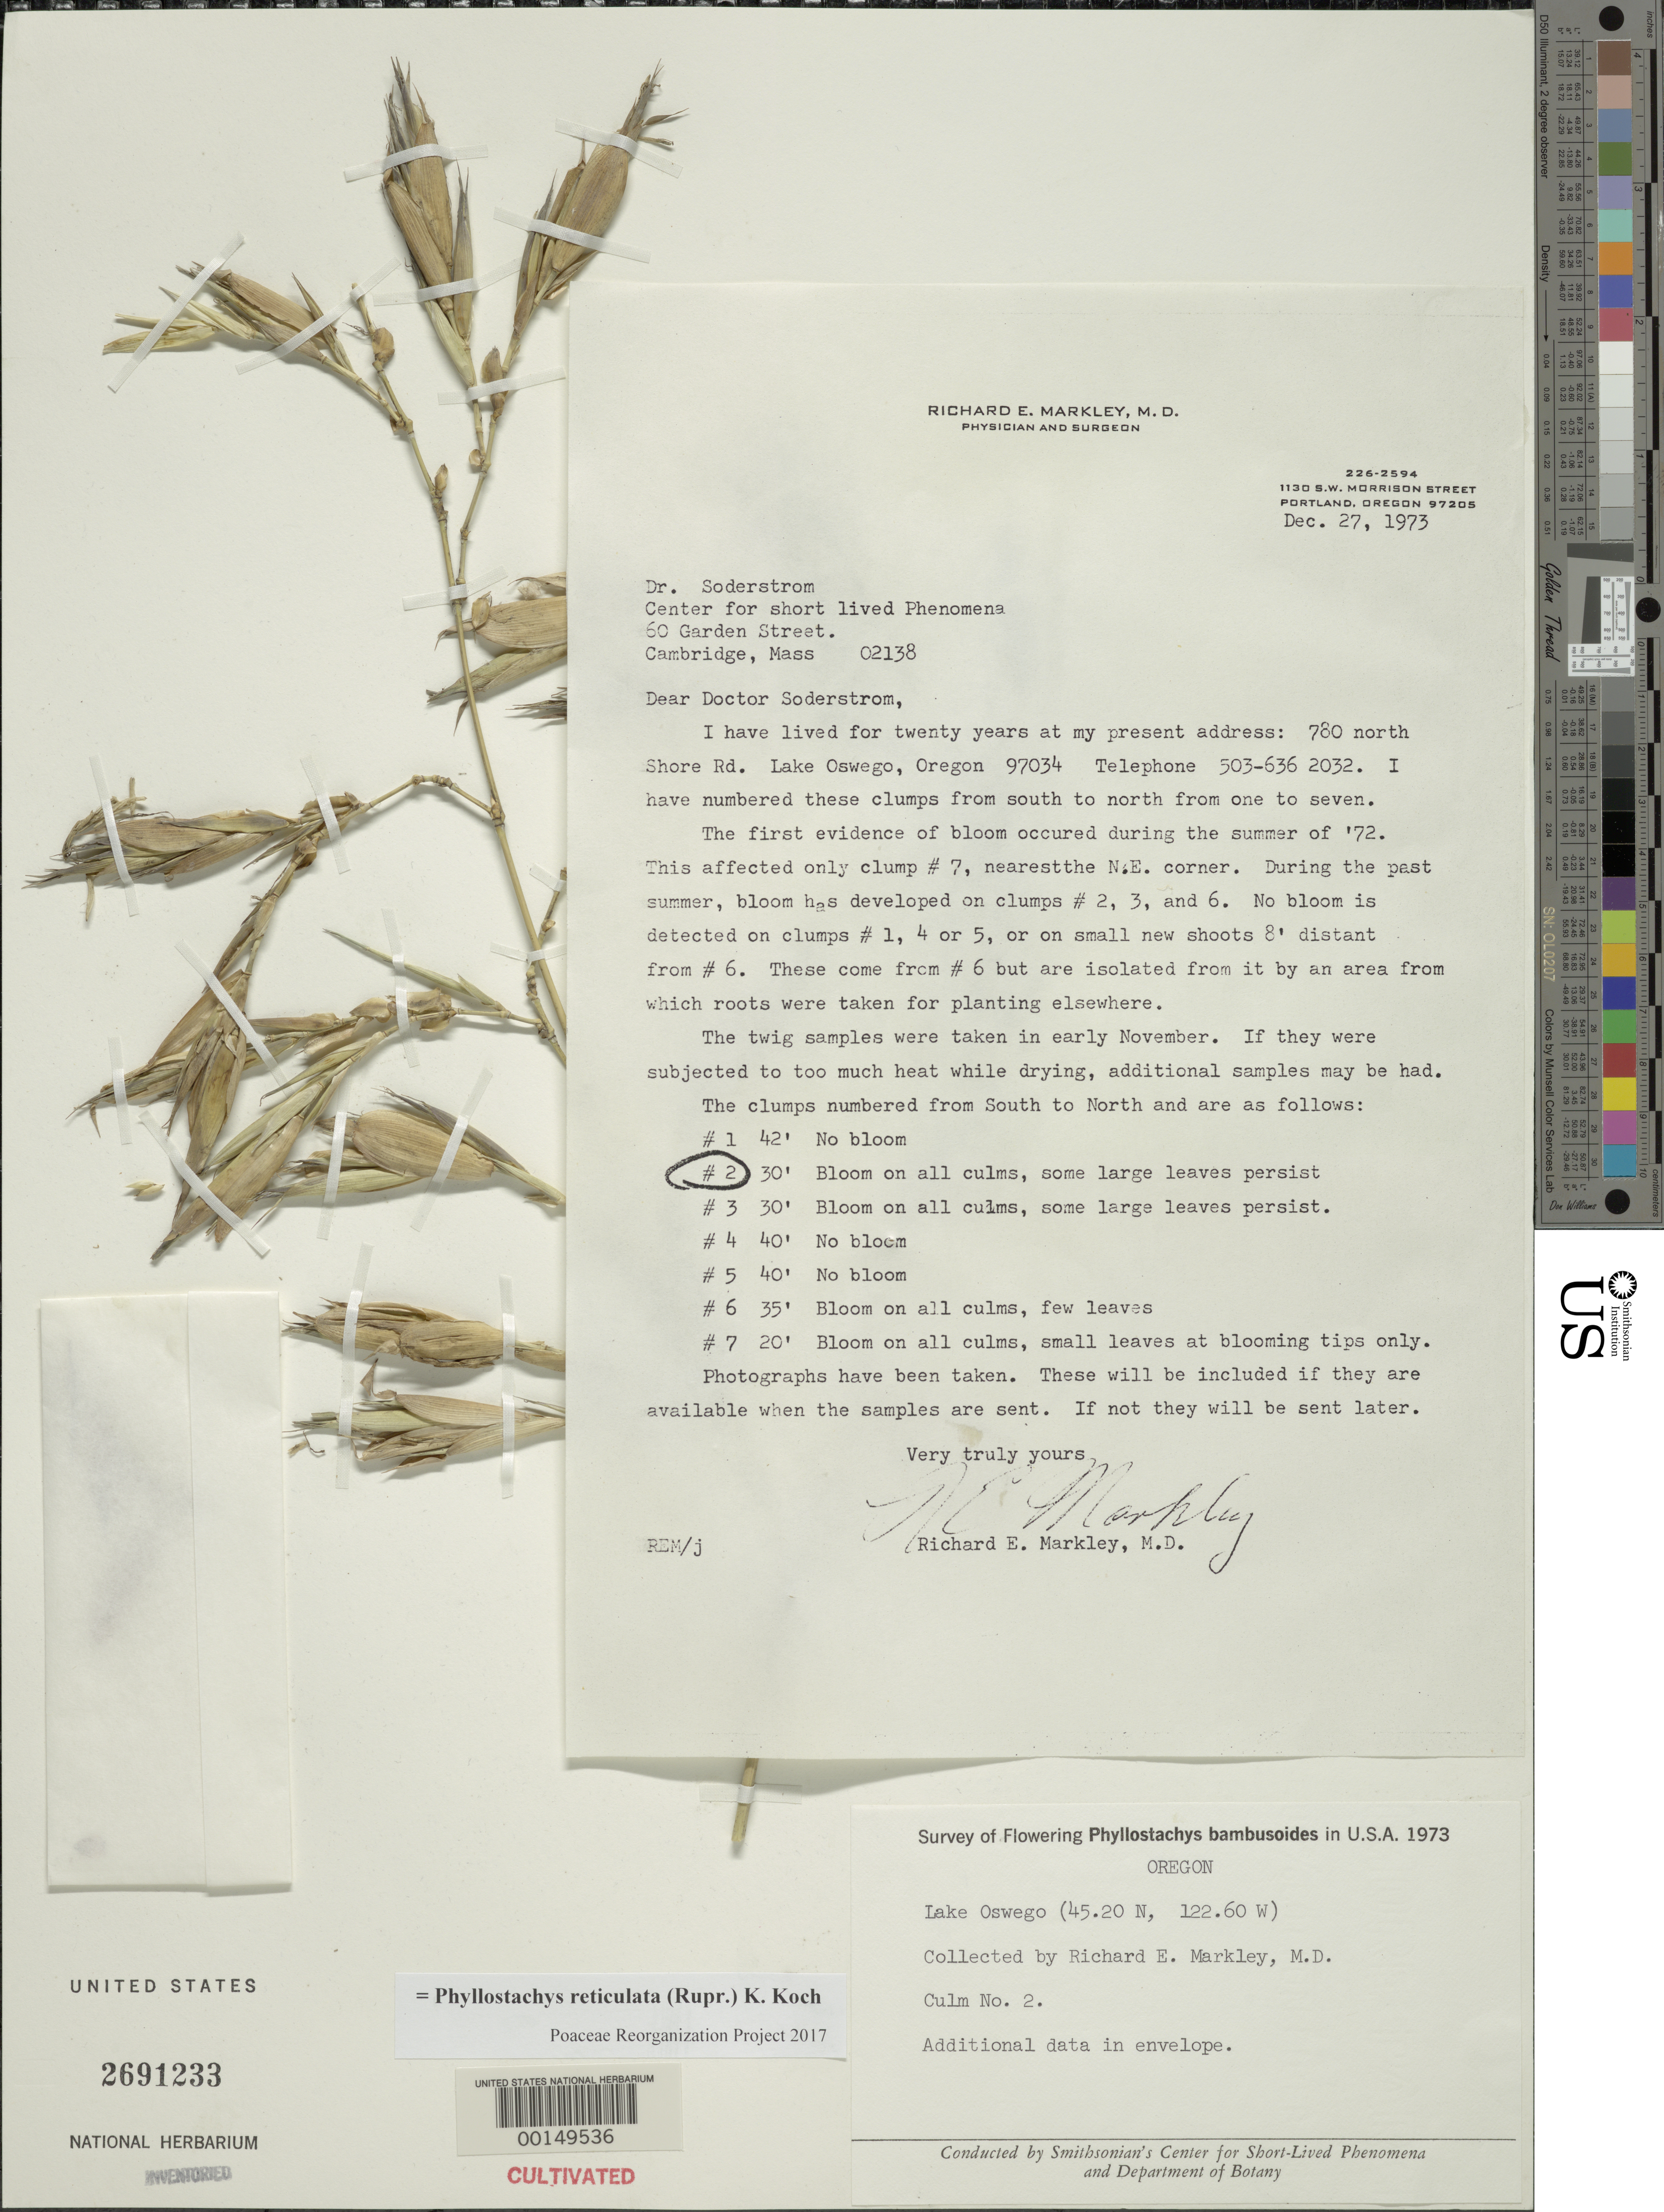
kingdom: Plantae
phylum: Tracheophyta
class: Liliopsida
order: Poales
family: Poaceae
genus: Phyllostachys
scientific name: Phyllostachys reticulata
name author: (Rupr.) K. Koch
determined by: Poaceae Reorganization Project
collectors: R. Markley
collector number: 2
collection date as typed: Dec 1973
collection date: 1973-12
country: United States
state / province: Oregon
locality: Lake oswego, lat. 45.20n: long. 122.60w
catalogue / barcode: US 2691233